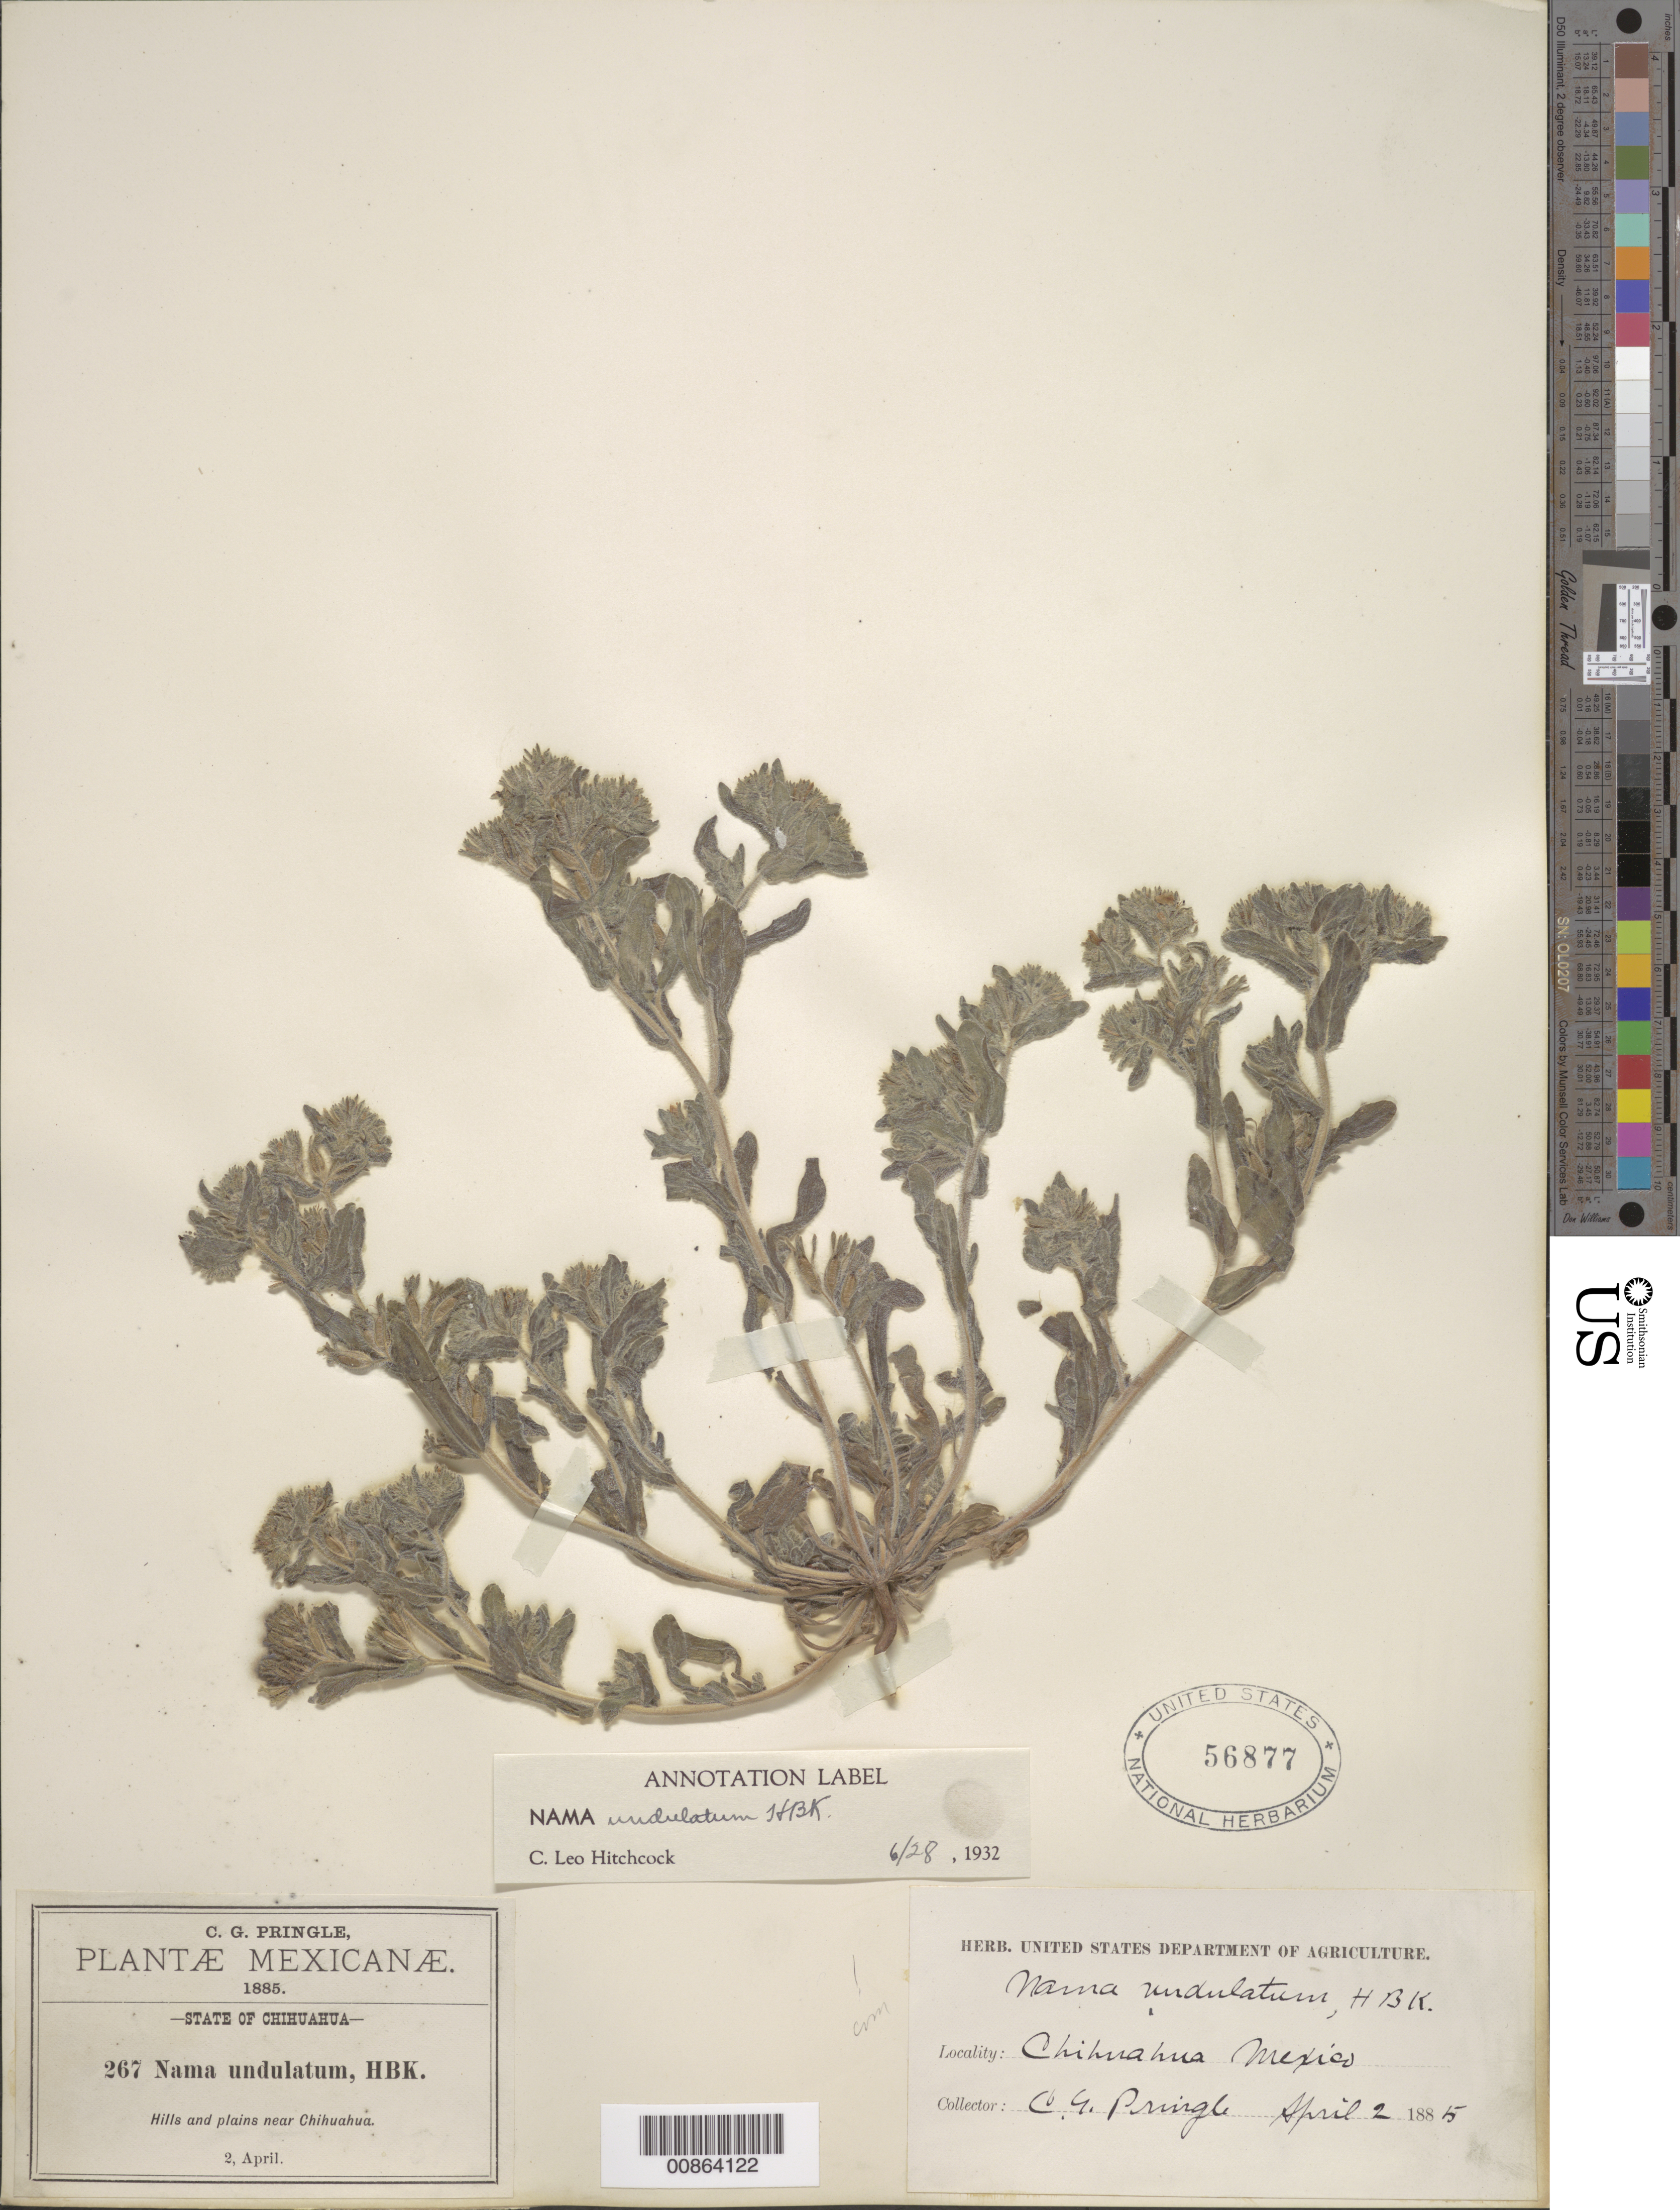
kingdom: Plantae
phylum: Tracheophyta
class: Magnoliopsida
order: Boraginales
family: Namaceae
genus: Nama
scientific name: Nama undulatum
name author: Kunth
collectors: C. G. Pringle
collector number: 267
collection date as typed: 02 Apr 1885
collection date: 1885-04-02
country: Mexico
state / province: Chihuahua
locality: Near Chihuahua.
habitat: Hills and plains.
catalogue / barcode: US 56877